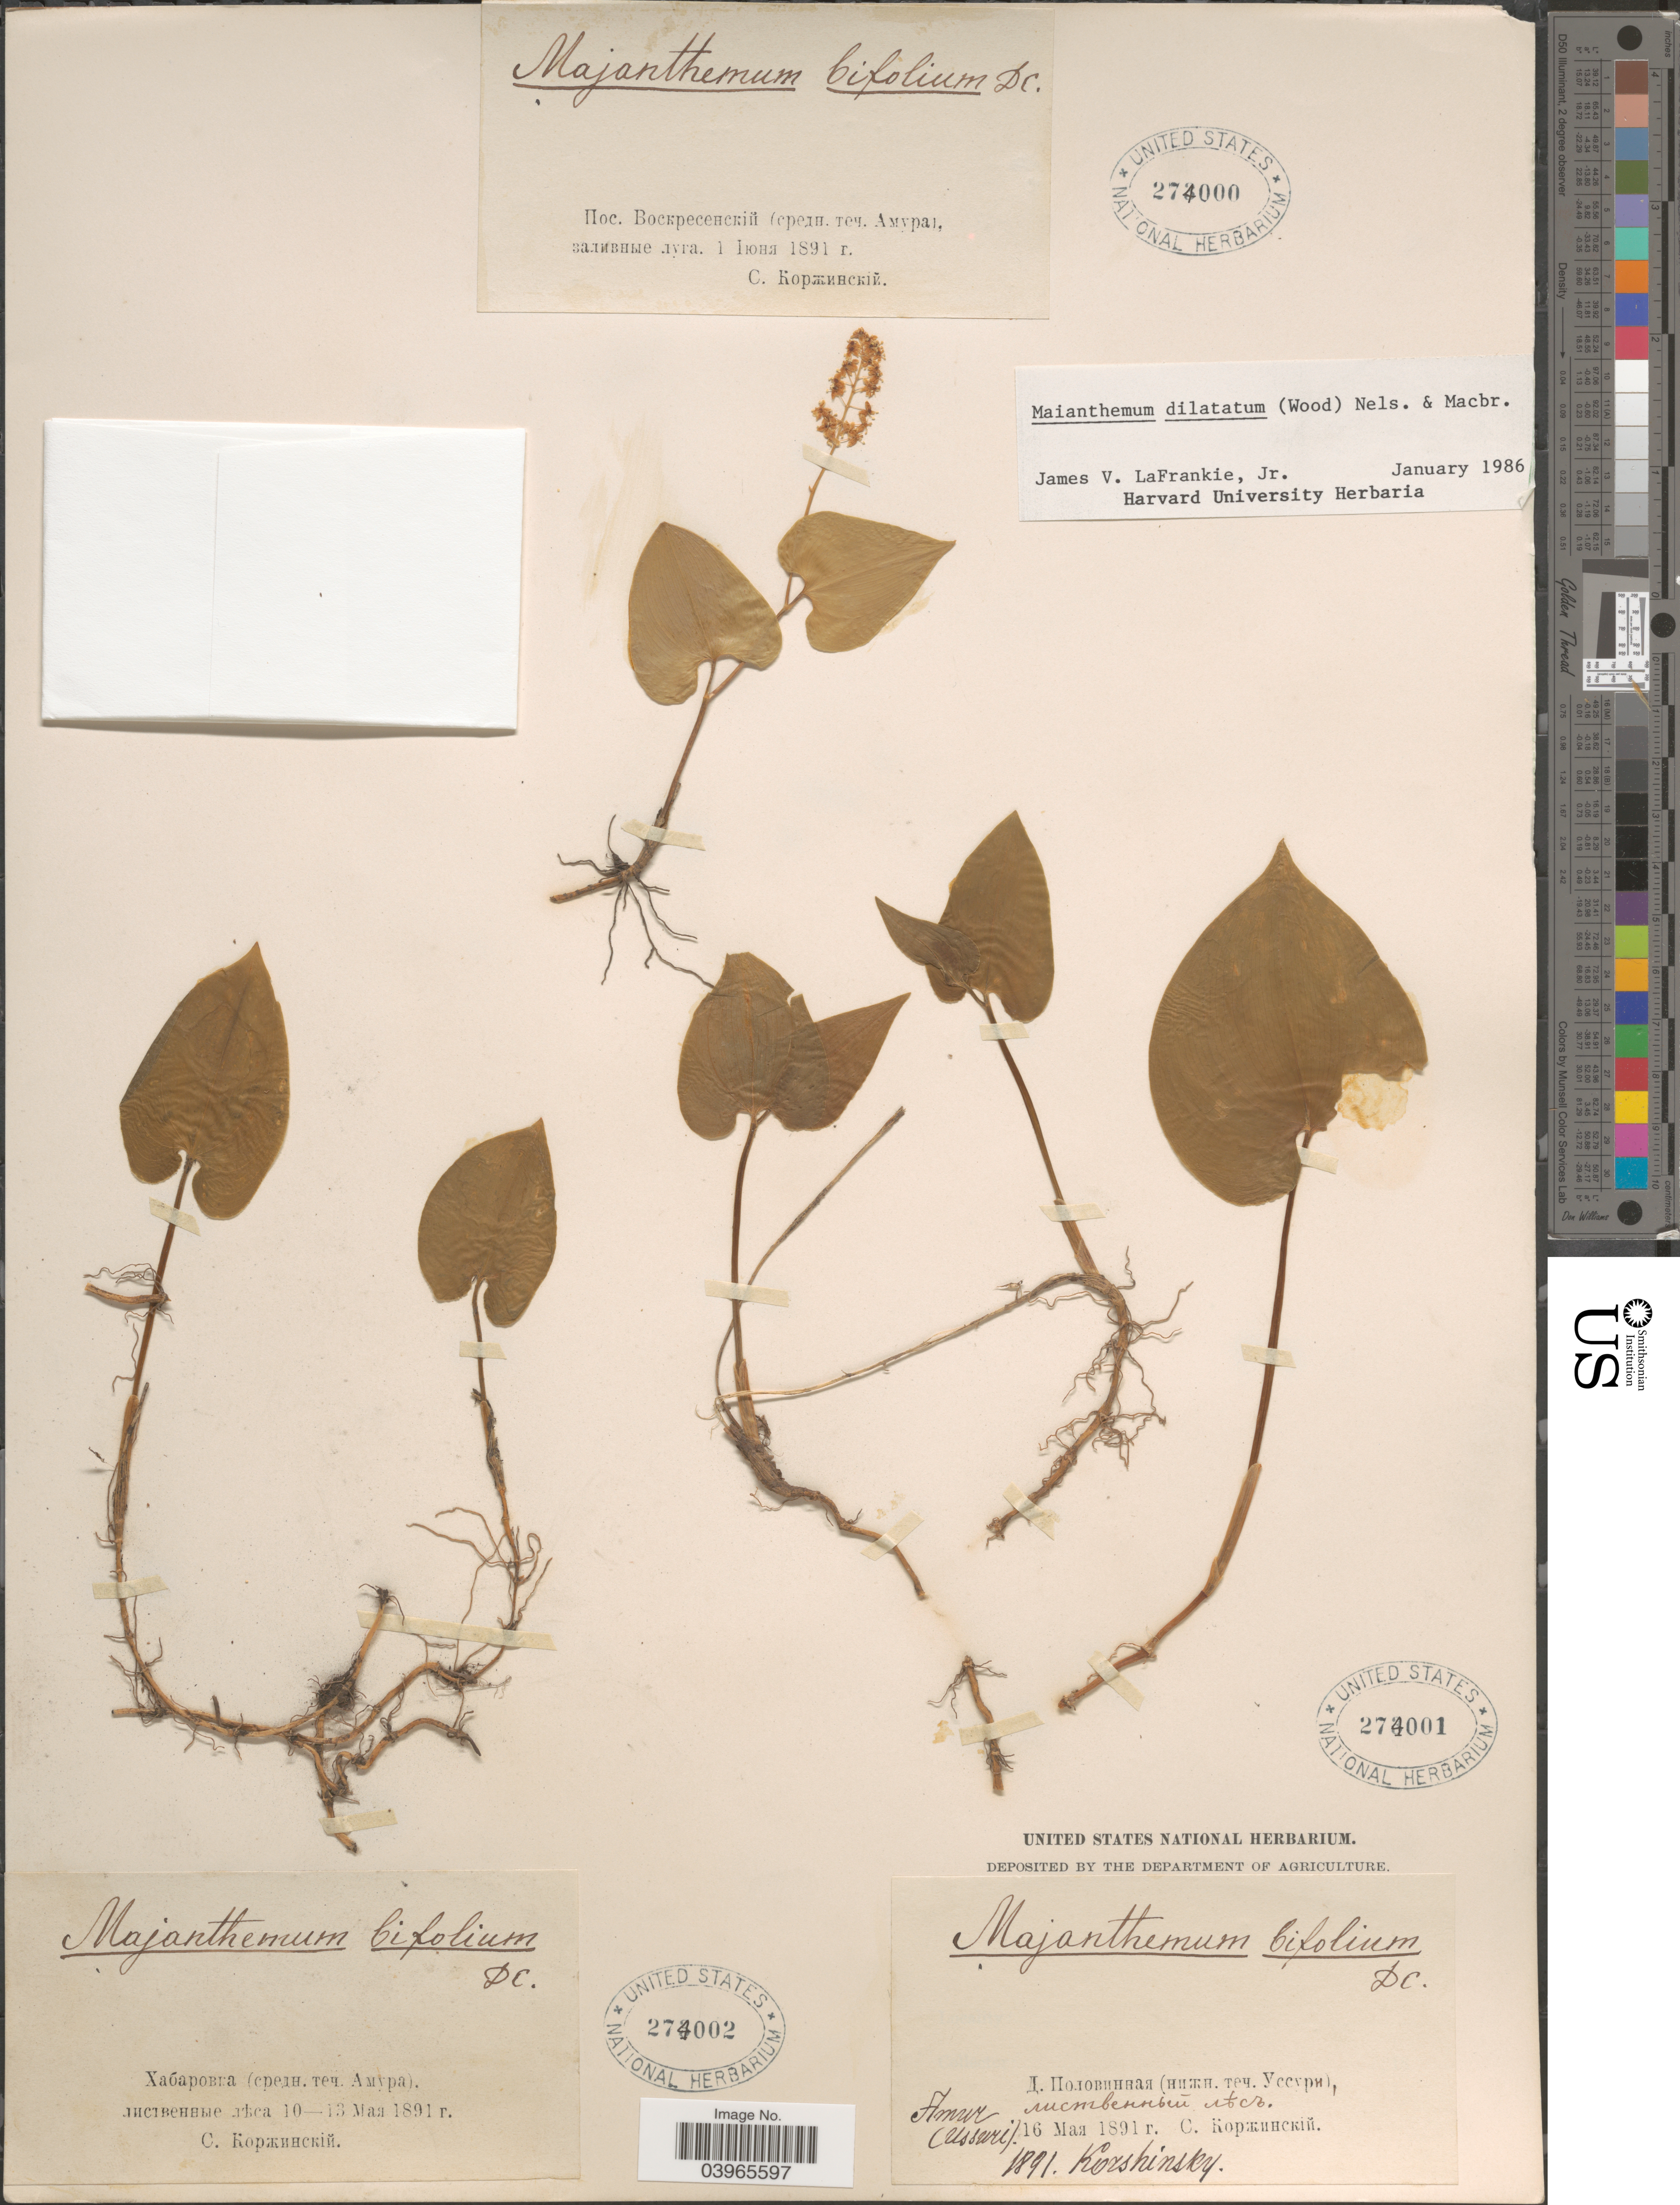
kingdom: Plantae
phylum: Tracheophyta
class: Liliopsida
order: Asparagales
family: Asparagaceae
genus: Maianthemum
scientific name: Maianthemum dilatatum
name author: (Alph. Wood) A. Nelson & J.F. Macbr.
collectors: Korshinsky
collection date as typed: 16 Maa 1891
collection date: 1891-05-16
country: Russian Federation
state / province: Amur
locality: (Ussuri). Khabarovka (central stream of the Amur). Leafy forest.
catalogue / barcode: US 274001-3